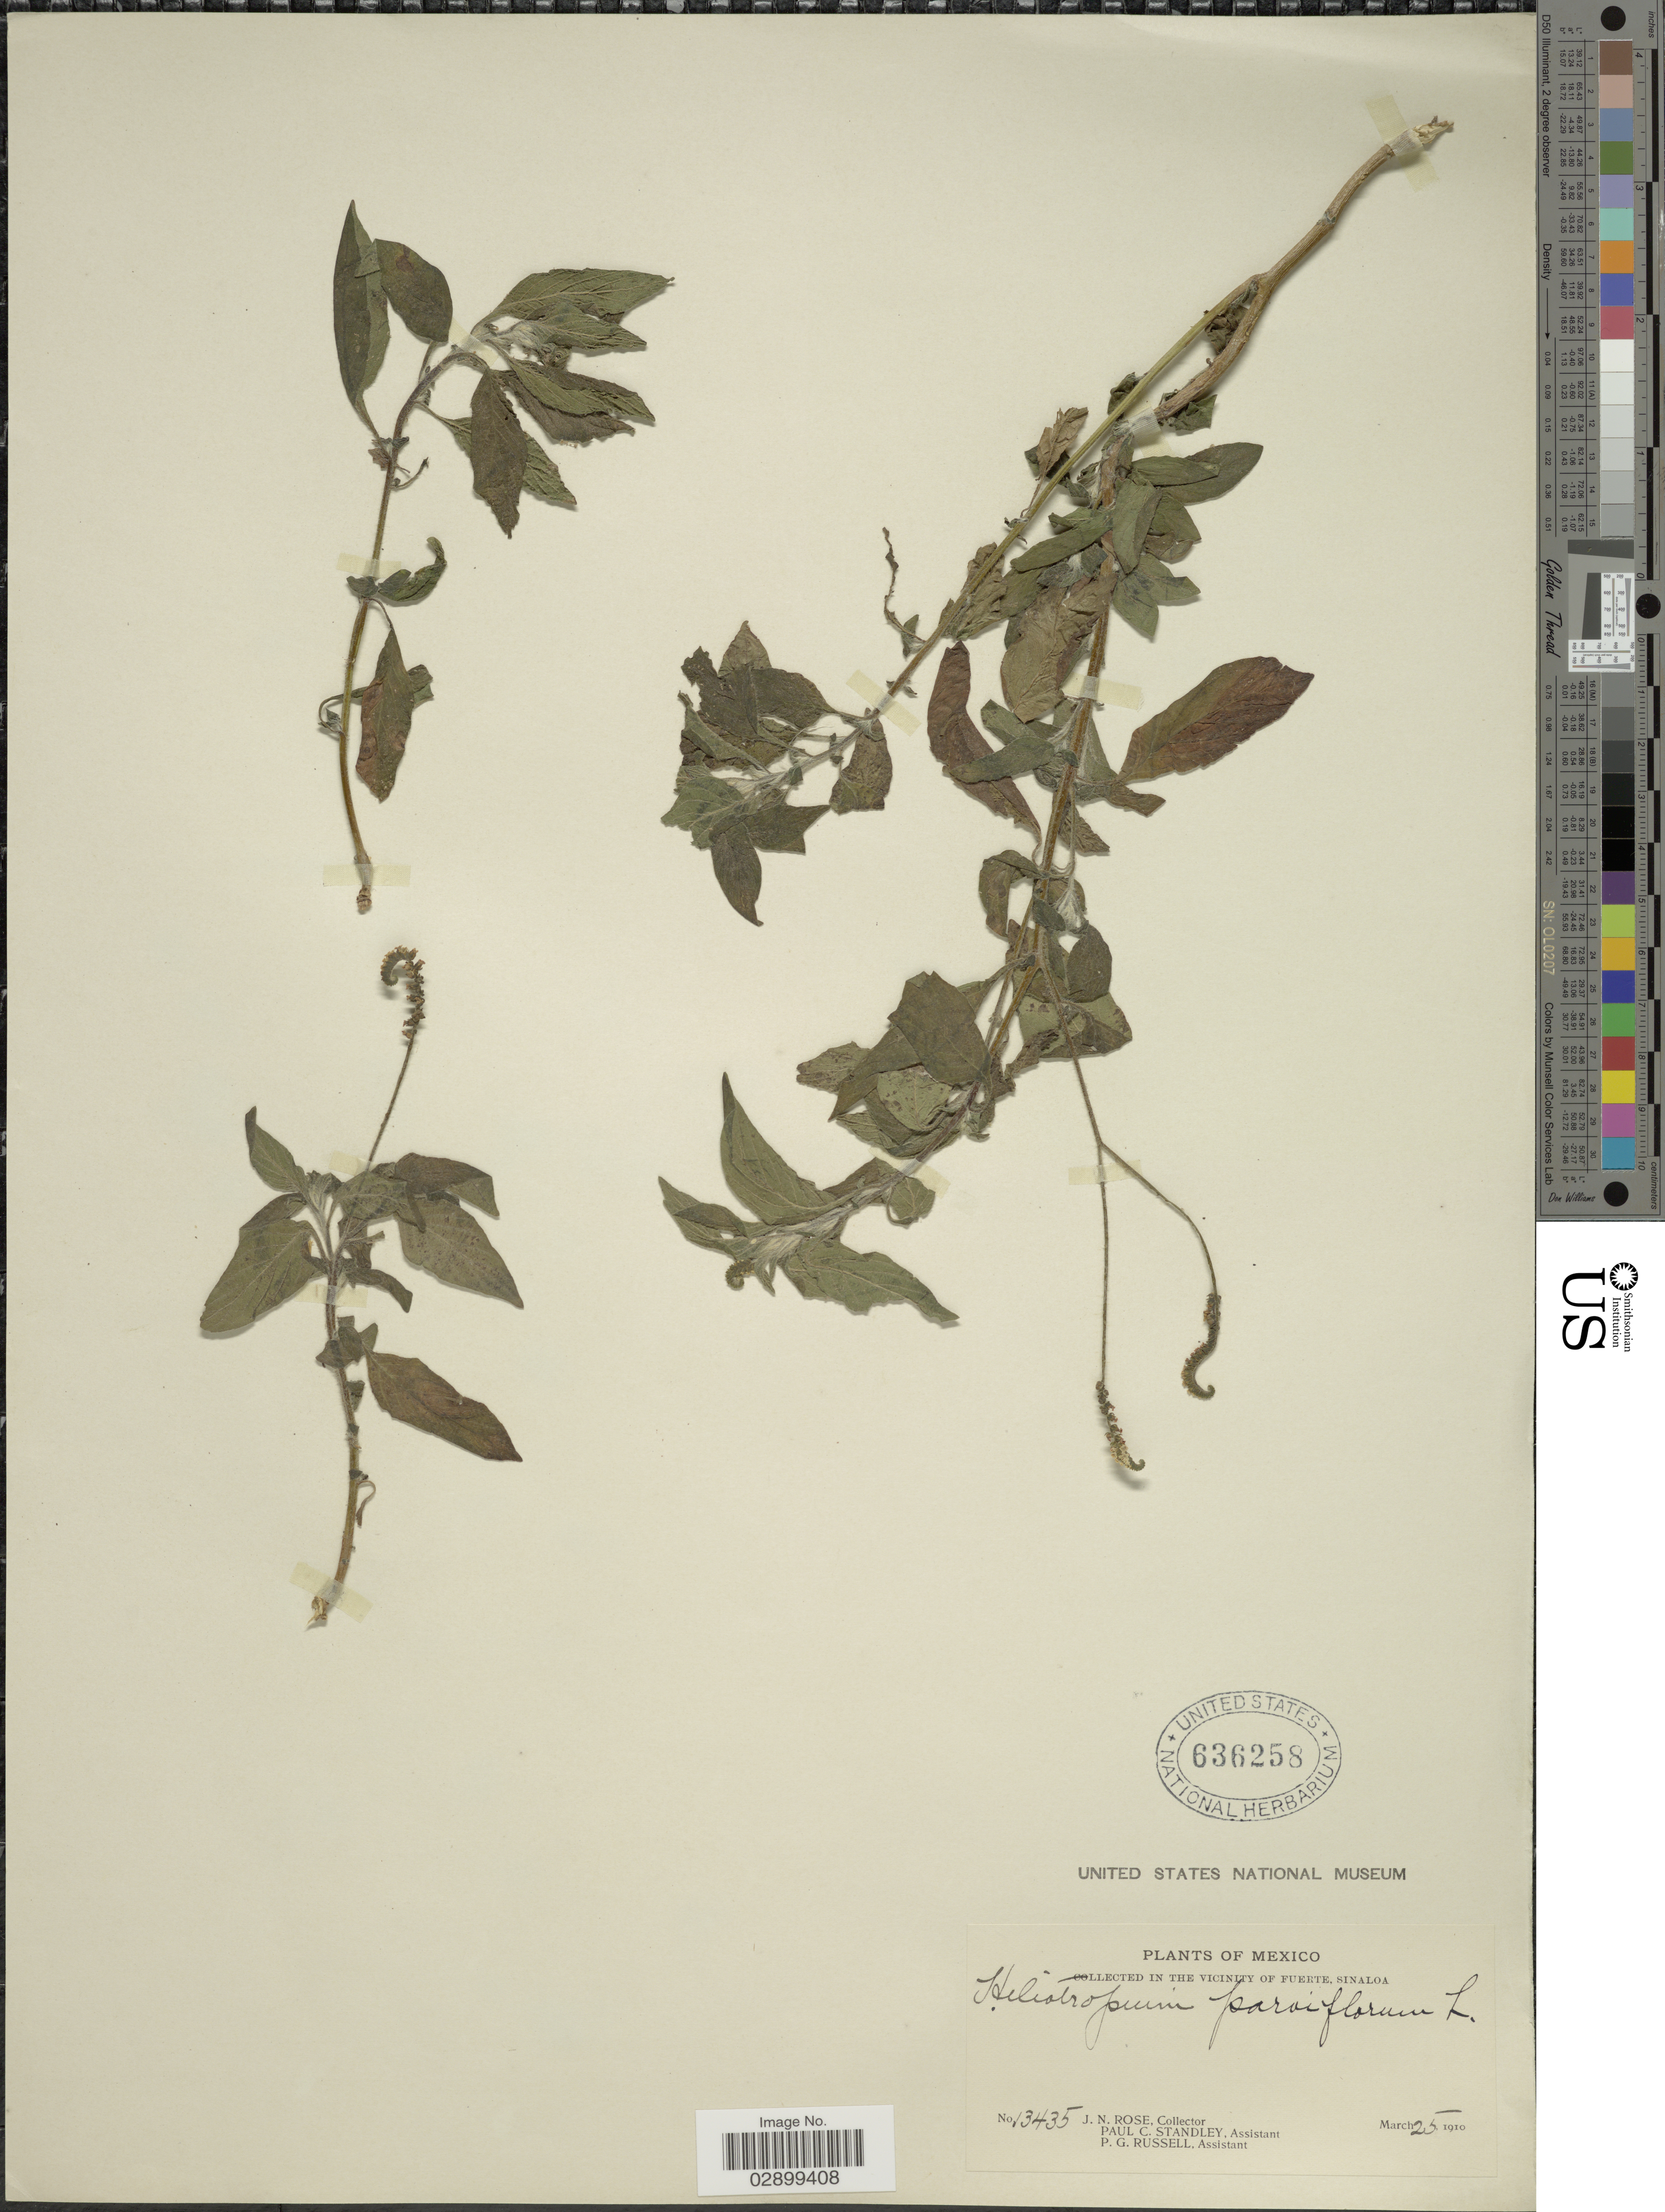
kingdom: Plantae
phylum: Tracheophyta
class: Magnoliopsida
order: Boraginales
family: Heliotropiaceae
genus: Heliotropium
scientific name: Heliotropium angiospermum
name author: Murray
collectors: J. N. Rose, P. C. Standley & P. G. Russell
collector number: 13435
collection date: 1910-03-25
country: Mexico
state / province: Sinaloa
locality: In the Vicinity of Fuerte, Sinaloa.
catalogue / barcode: US 636258